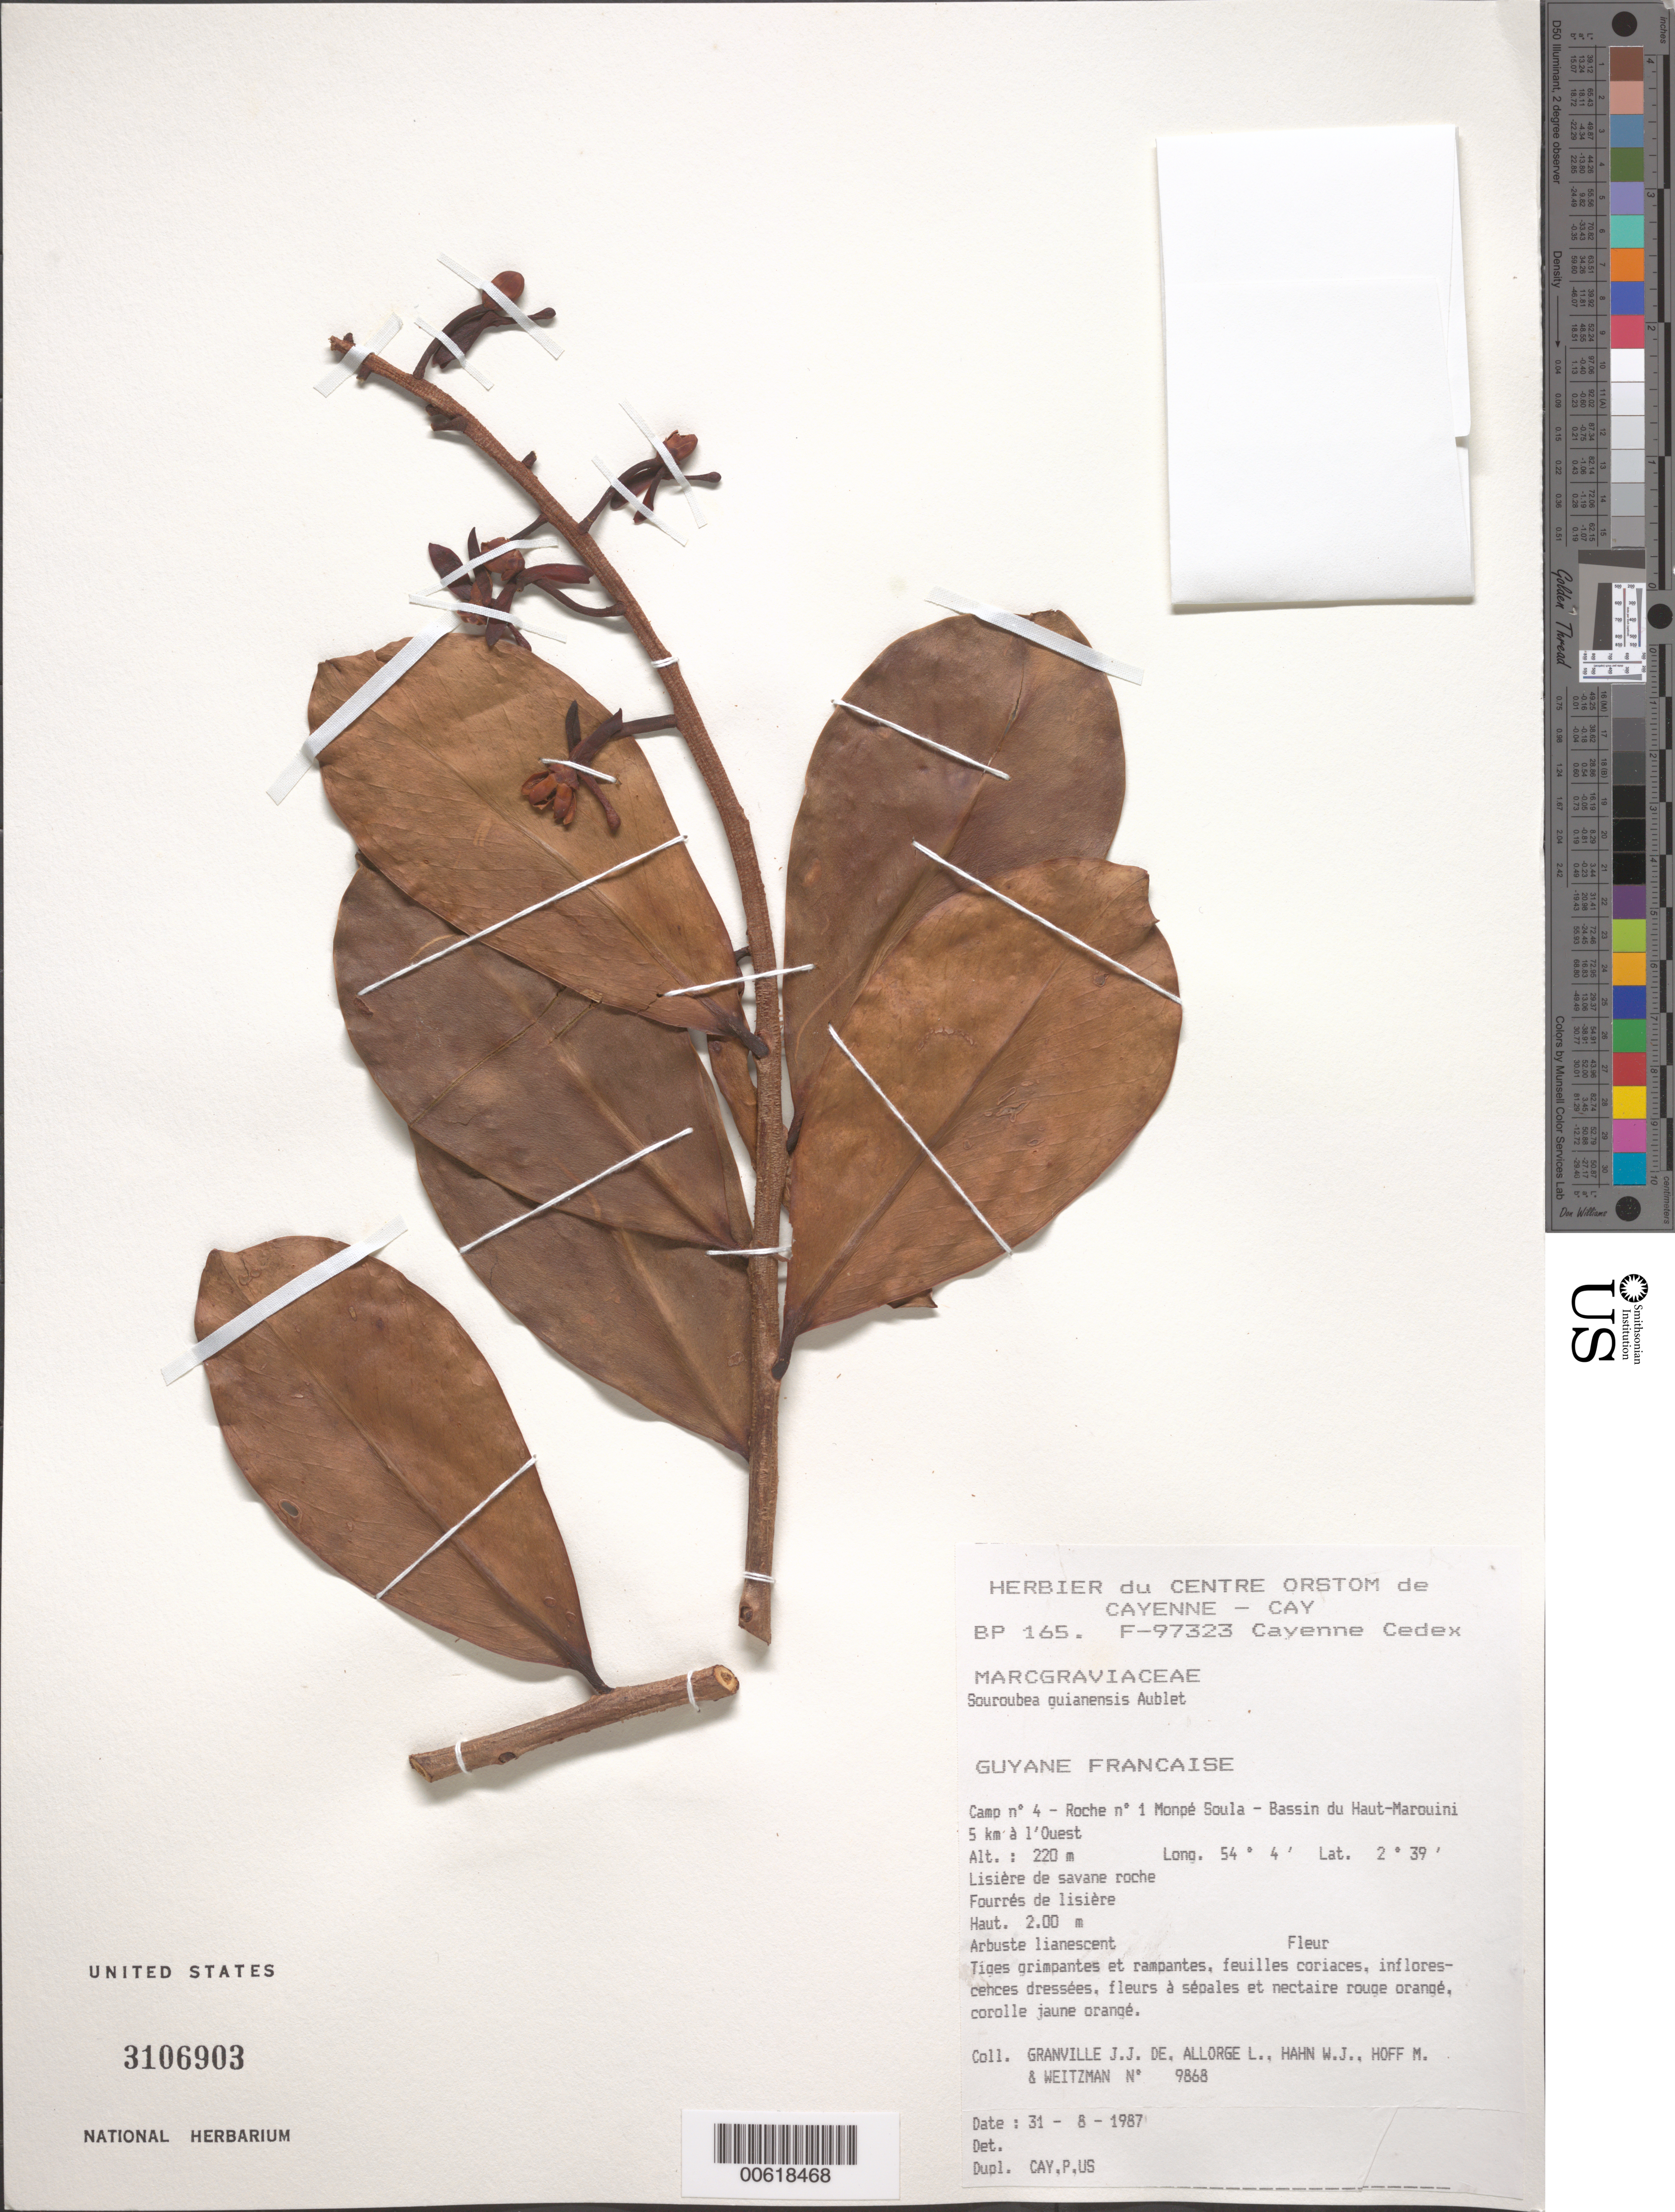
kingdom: Plantae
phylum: Tracheophyta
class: Magnoliopsida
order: Ericales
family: Marcgraviaceae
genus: Souroubea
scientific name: Souroubea guianensis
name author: Aubl.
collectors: J.-J. de Granville, L. Allorge, W. J. Hahn, M. Hoff & A. L. Weitzman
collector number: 9868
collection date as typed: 31-Aug-87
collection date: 1987-08-31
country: French Guiana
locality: Monpé Soula, Camp #4, roche no. 1, Bassin du Haut-Marouini, 5 km W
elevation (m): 220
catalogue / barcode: US 3106903